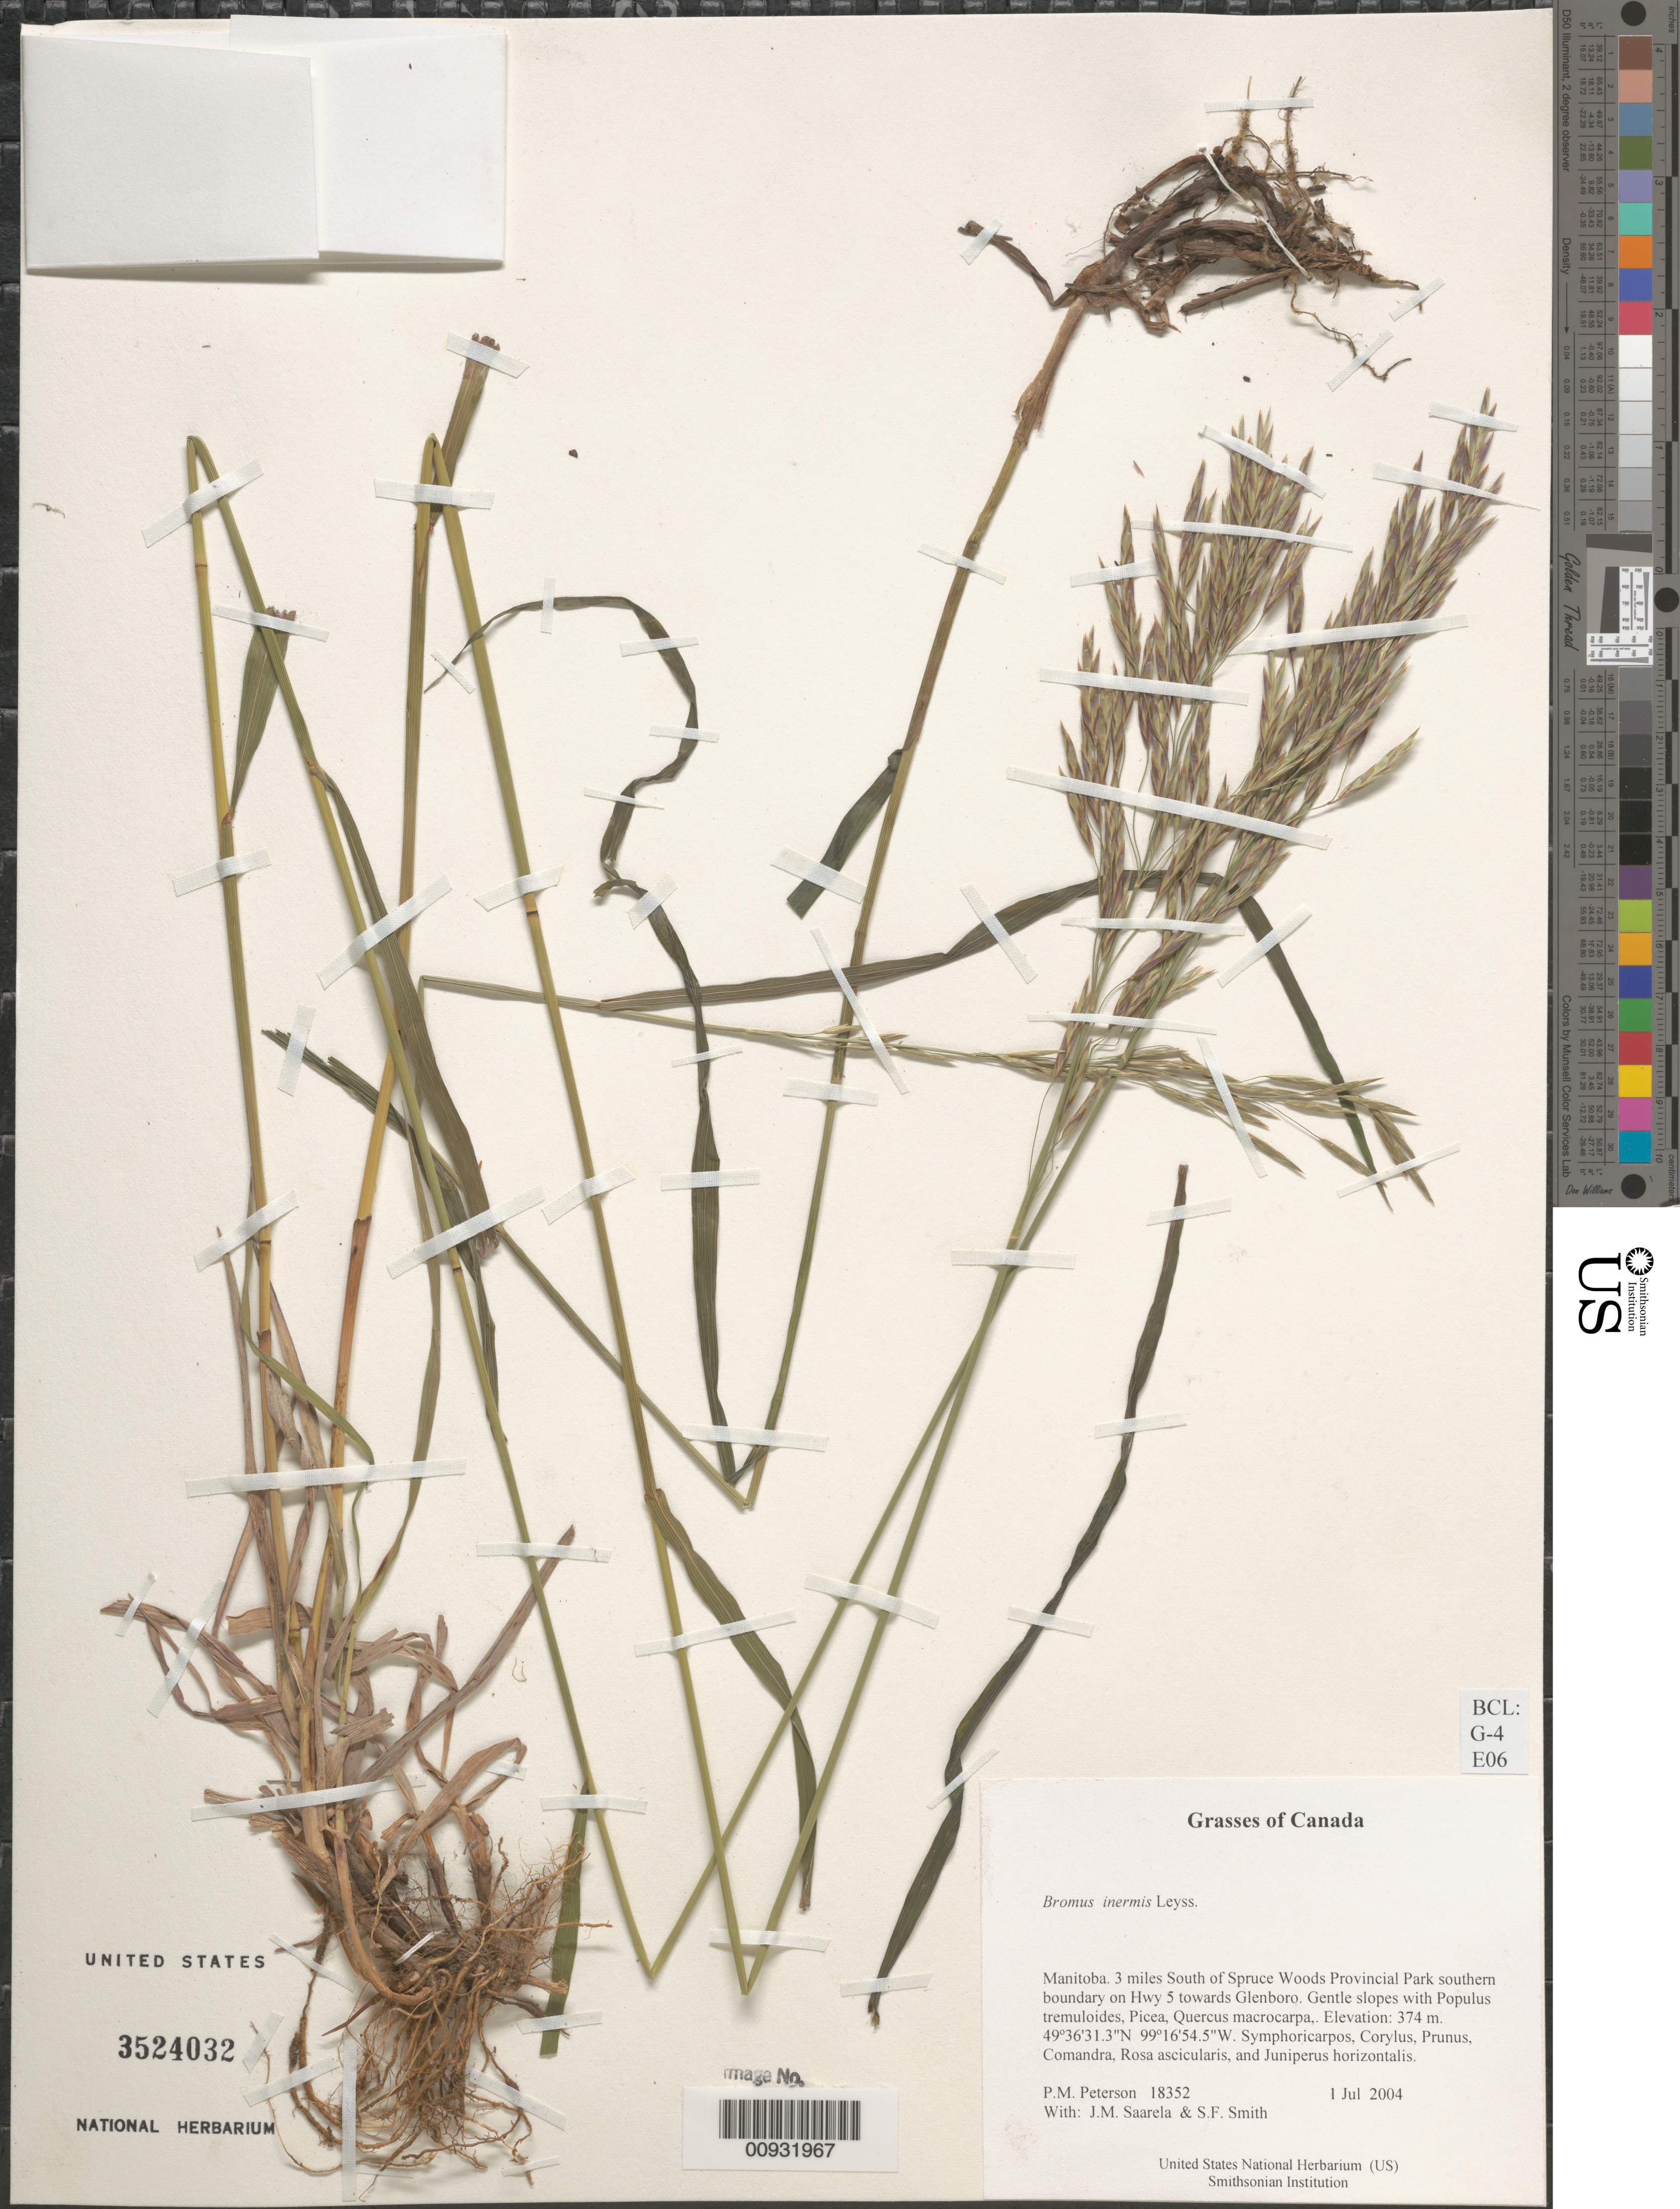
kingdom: Plantae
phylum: Tracheophyta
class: Liliopsida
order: Poales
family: Poaceae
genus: Bromus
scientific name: Bromus inermis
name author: Leyss.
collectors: P. M. Peterson, J. Saarela & S.F. Smith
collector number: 18352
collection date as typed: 01 Jul 2004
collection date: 2004-07-01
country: Canada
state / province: Manitoba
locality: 3 miles South of Spruce Woods Provincial Park southern boundary on Hwy 5 towards Glenboro. Gentle slopes with Populus tremuloides, Picea, Quercus macrocarpa,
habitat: Symphoricarpos, Corylus, Prunus, Comandra, Rosa ascicularis, and Juniperus horizontalis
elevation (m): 374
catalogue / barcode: US 3524032